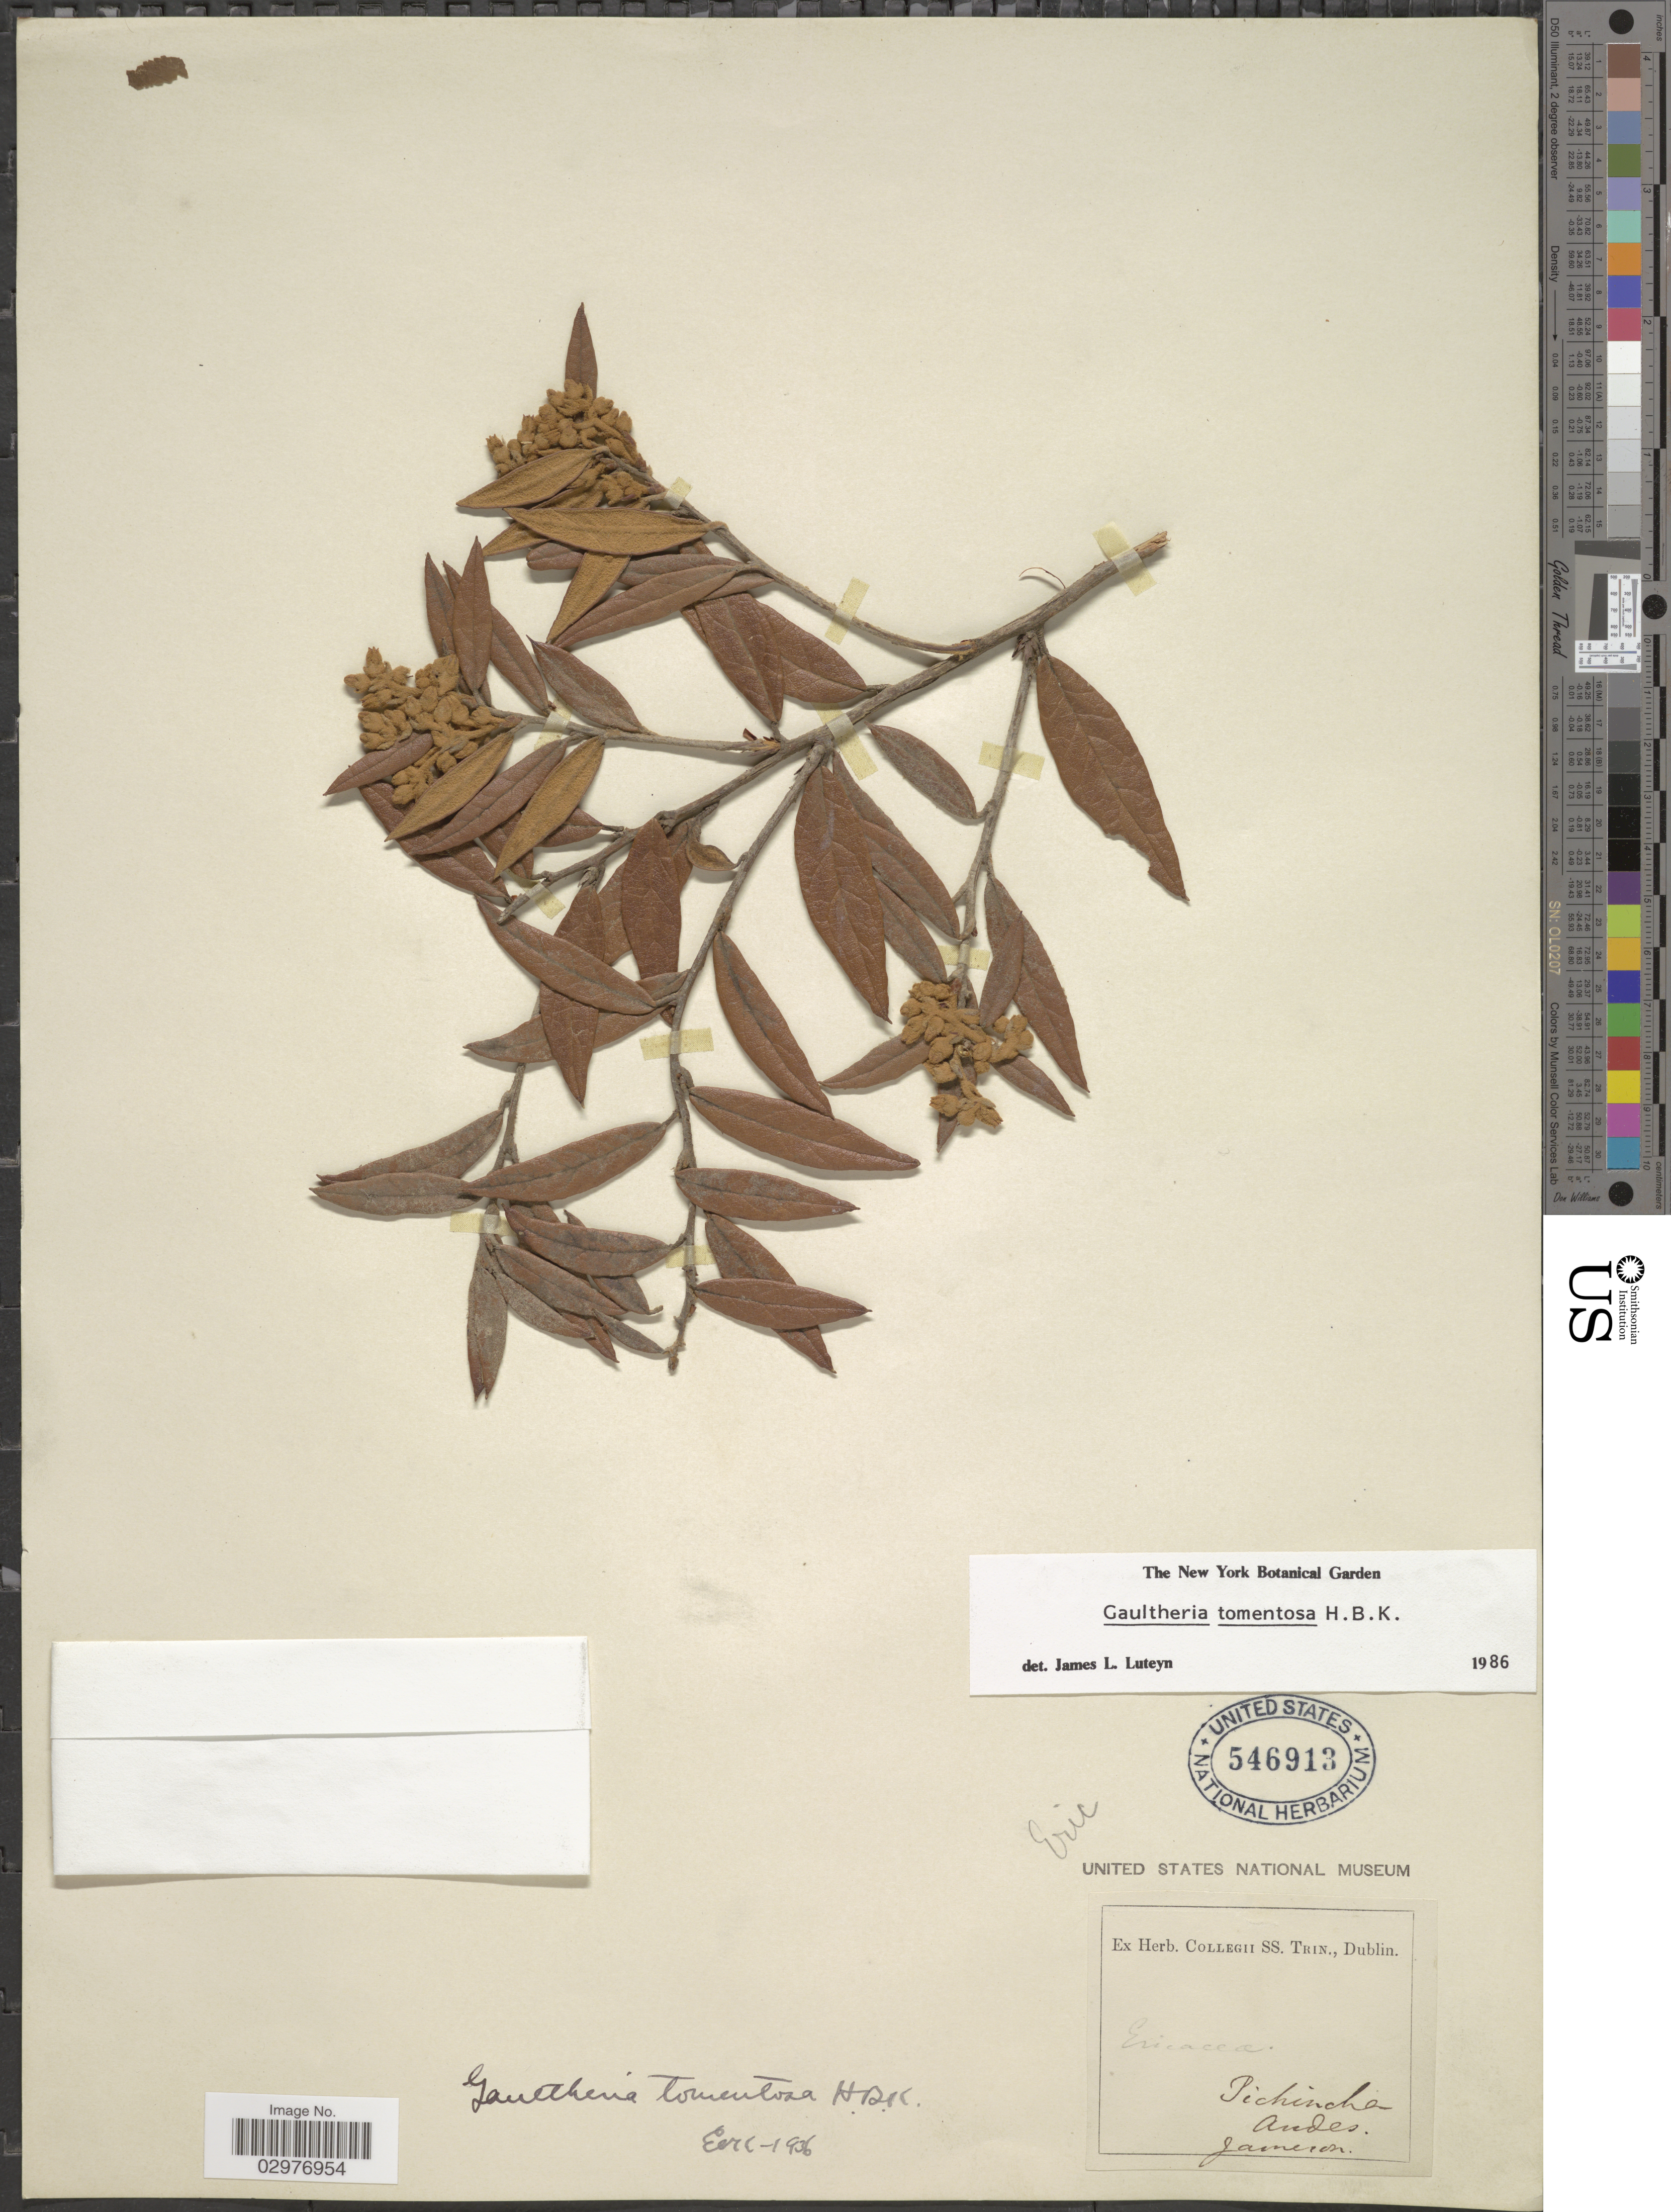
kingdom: Plantae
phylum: Tracheophyta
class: Magnoliopsida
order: Ericales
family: Ericaceae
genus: Gaultheria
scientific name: Gaultheria tomentosa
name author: Kunth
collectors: -- Jameson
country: Ecuador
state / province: Pichincha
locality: Andes.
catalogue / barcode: US 546913